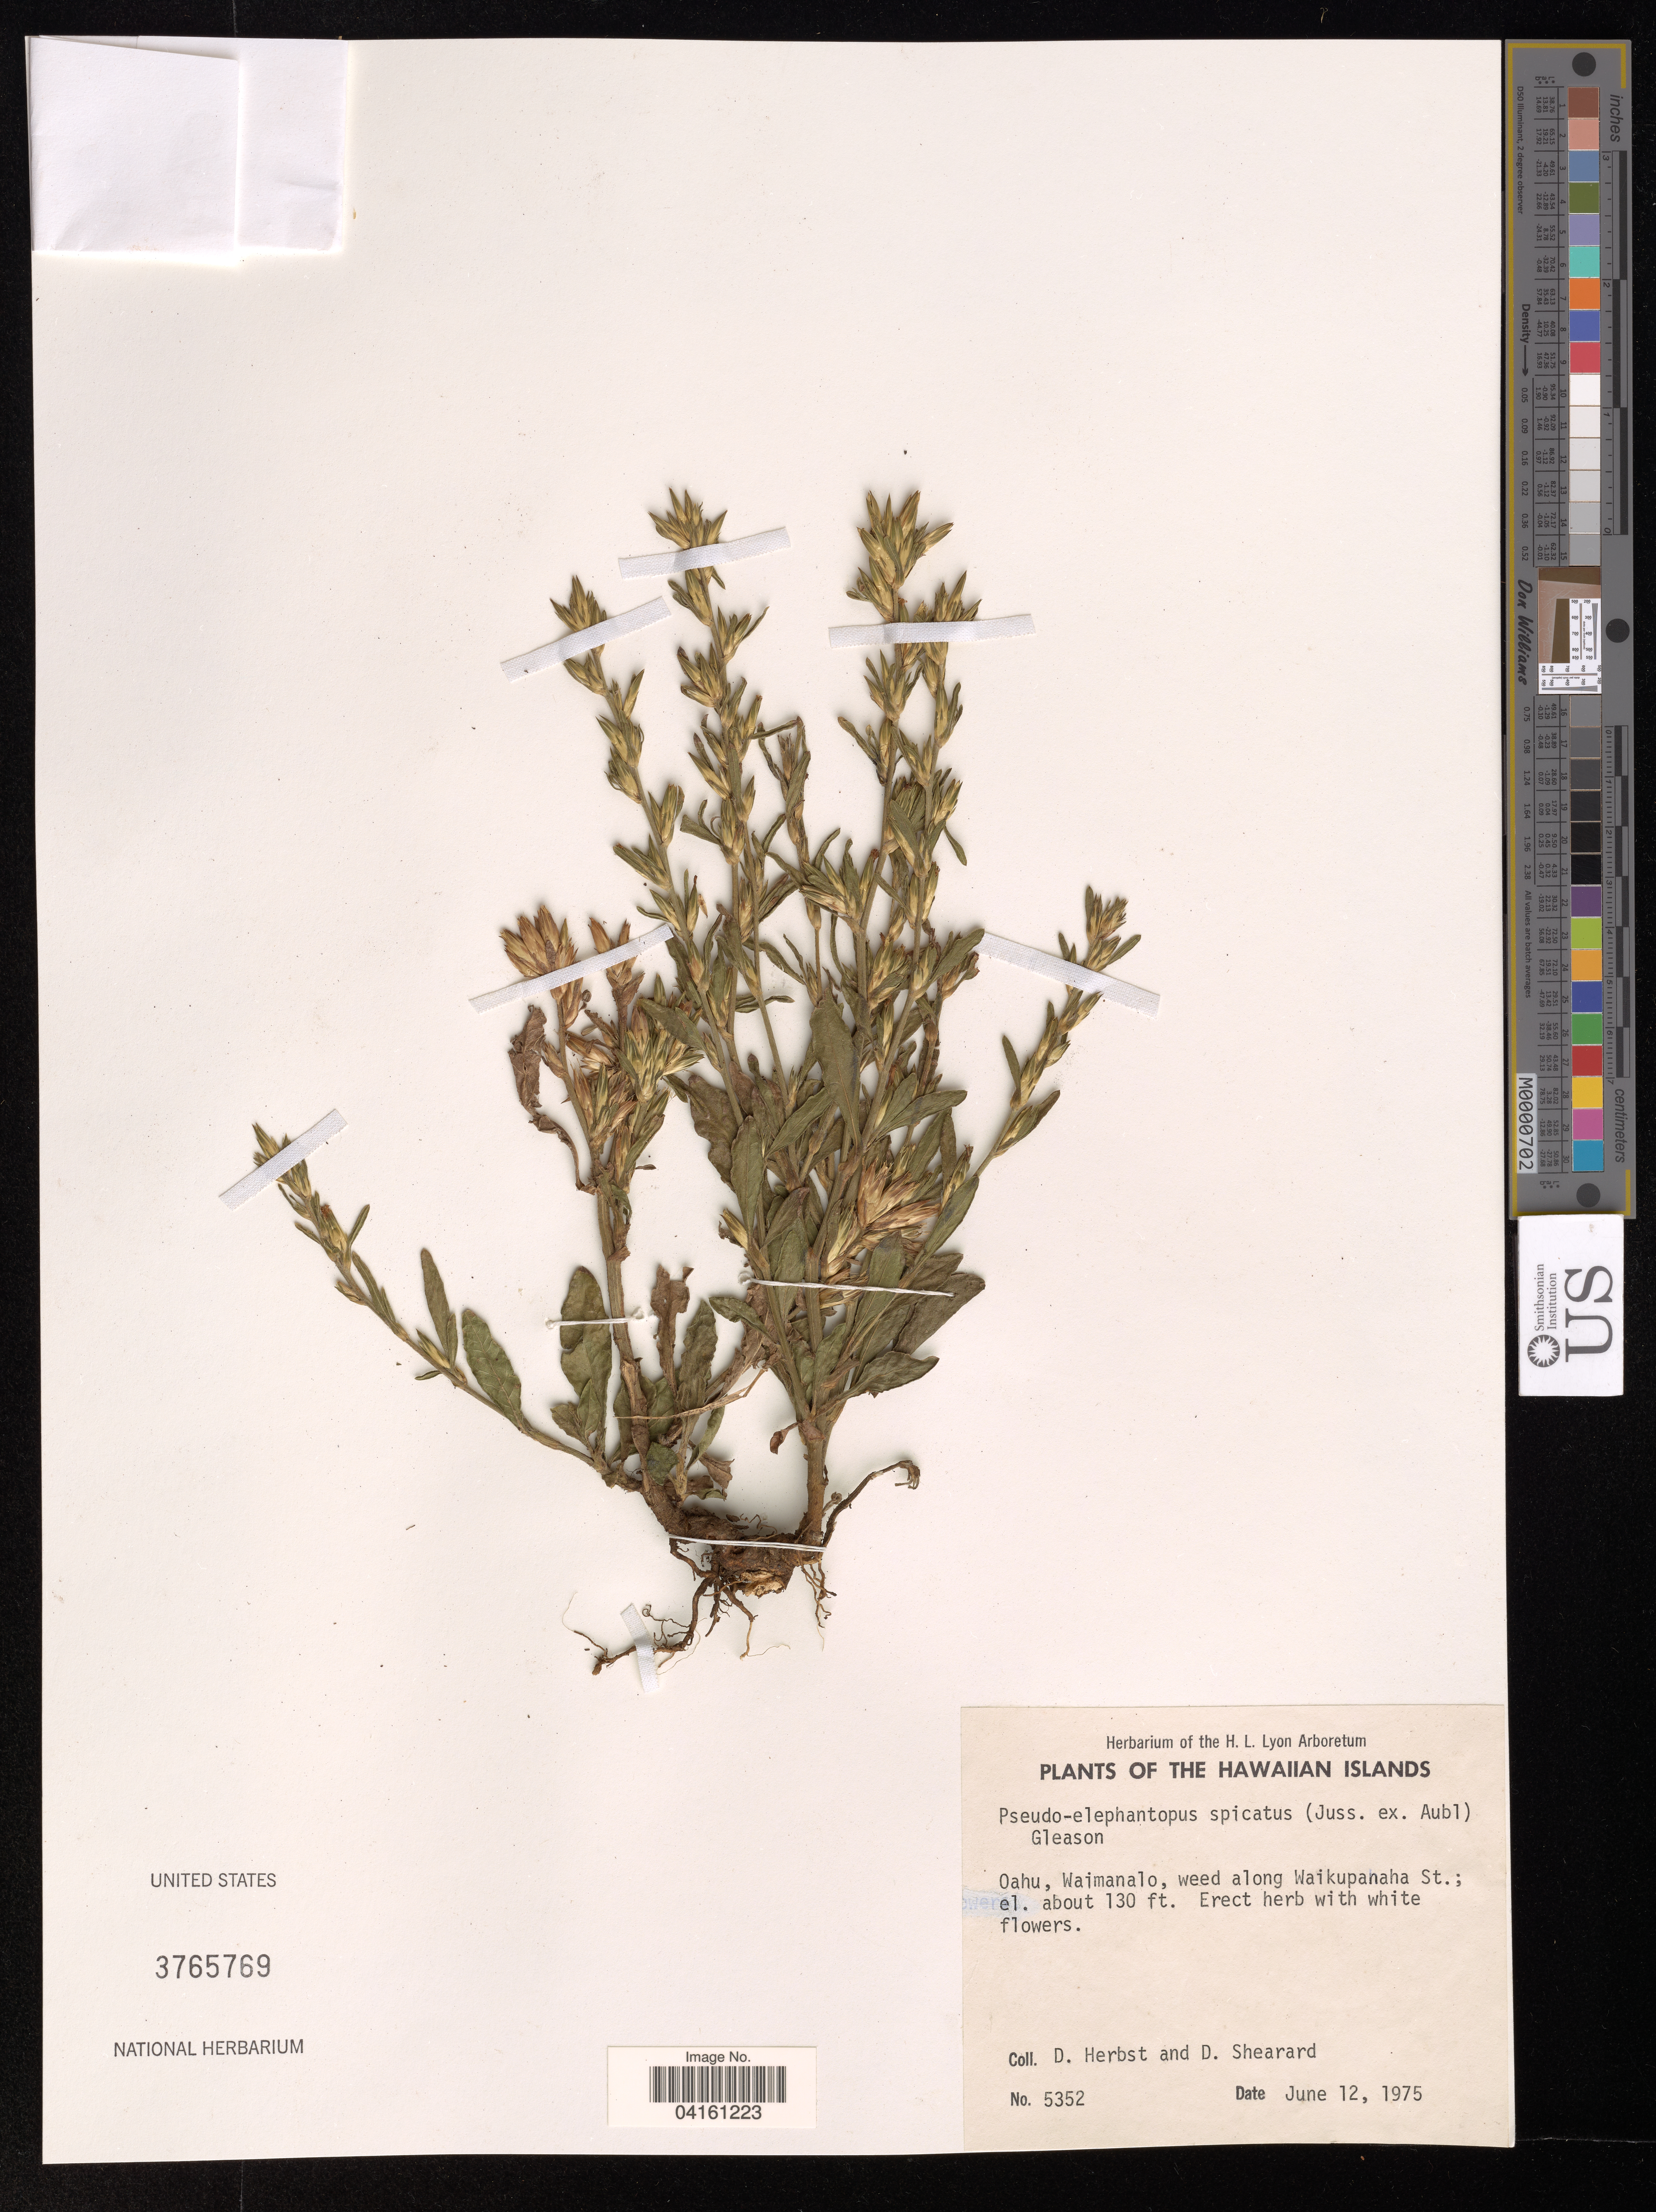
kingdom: Plantae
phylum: Tracheophyta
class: Magnoliopsida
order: Asterales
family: Asteraceae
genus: Pseudelephantopus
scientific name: Pseudelephantopus spicatus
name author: (Juss. ex Aubl.) C.F. Baker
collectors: D. Herbst & D. Shearard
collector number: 5352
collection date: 1975-06-12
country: United States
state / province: Hawaii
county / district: Honolulu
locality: The Hawaiian Islands. Oahu, Waimanalo, weed along Waikupahaha St.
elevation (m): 40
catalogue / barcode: US 3765769